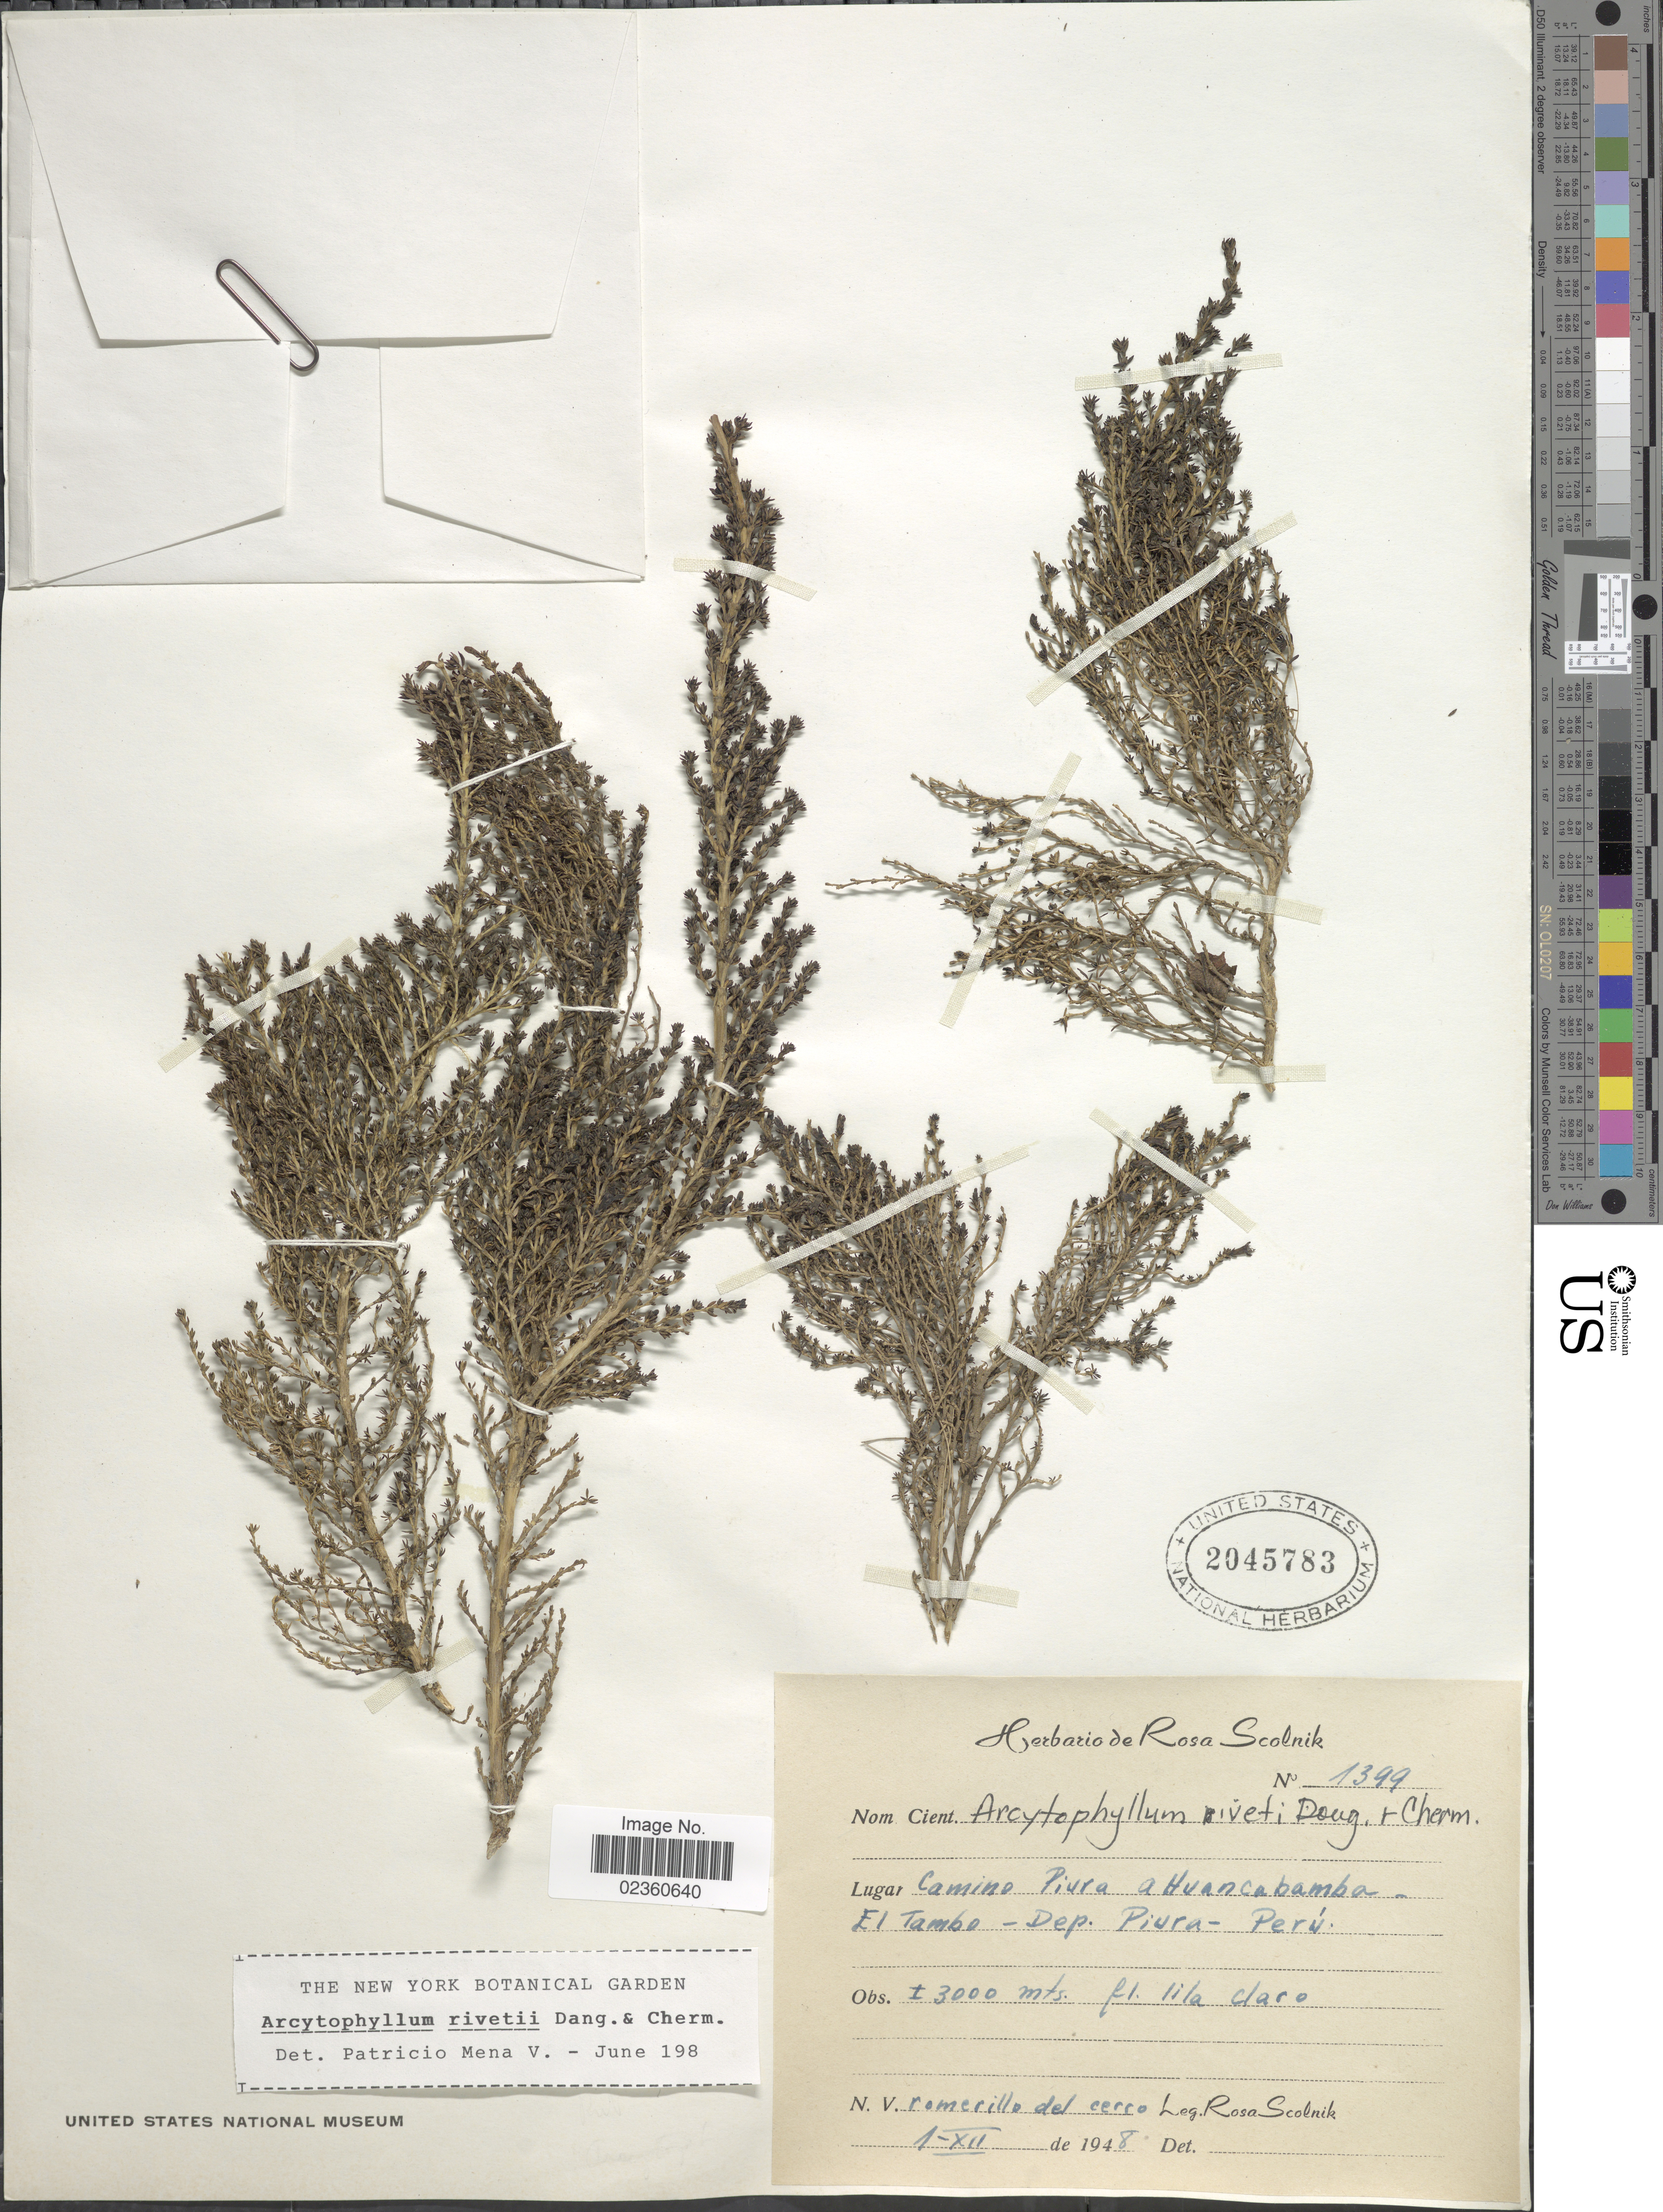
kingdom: Plantae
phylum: Tracheophyta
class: Magnoliopsida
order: Gentianales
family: Rubiaceae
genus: Arcytophyllum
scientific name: Arcytophyllum rivetii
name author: Danguy & Cherm.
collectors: R. Scolnik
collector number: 1399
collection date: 1948-12-01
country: Peru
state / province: Piura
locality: Camino Piura a Huancabamba - El Tambo - Dep Piura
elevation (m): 3000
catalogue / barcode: US 2045783